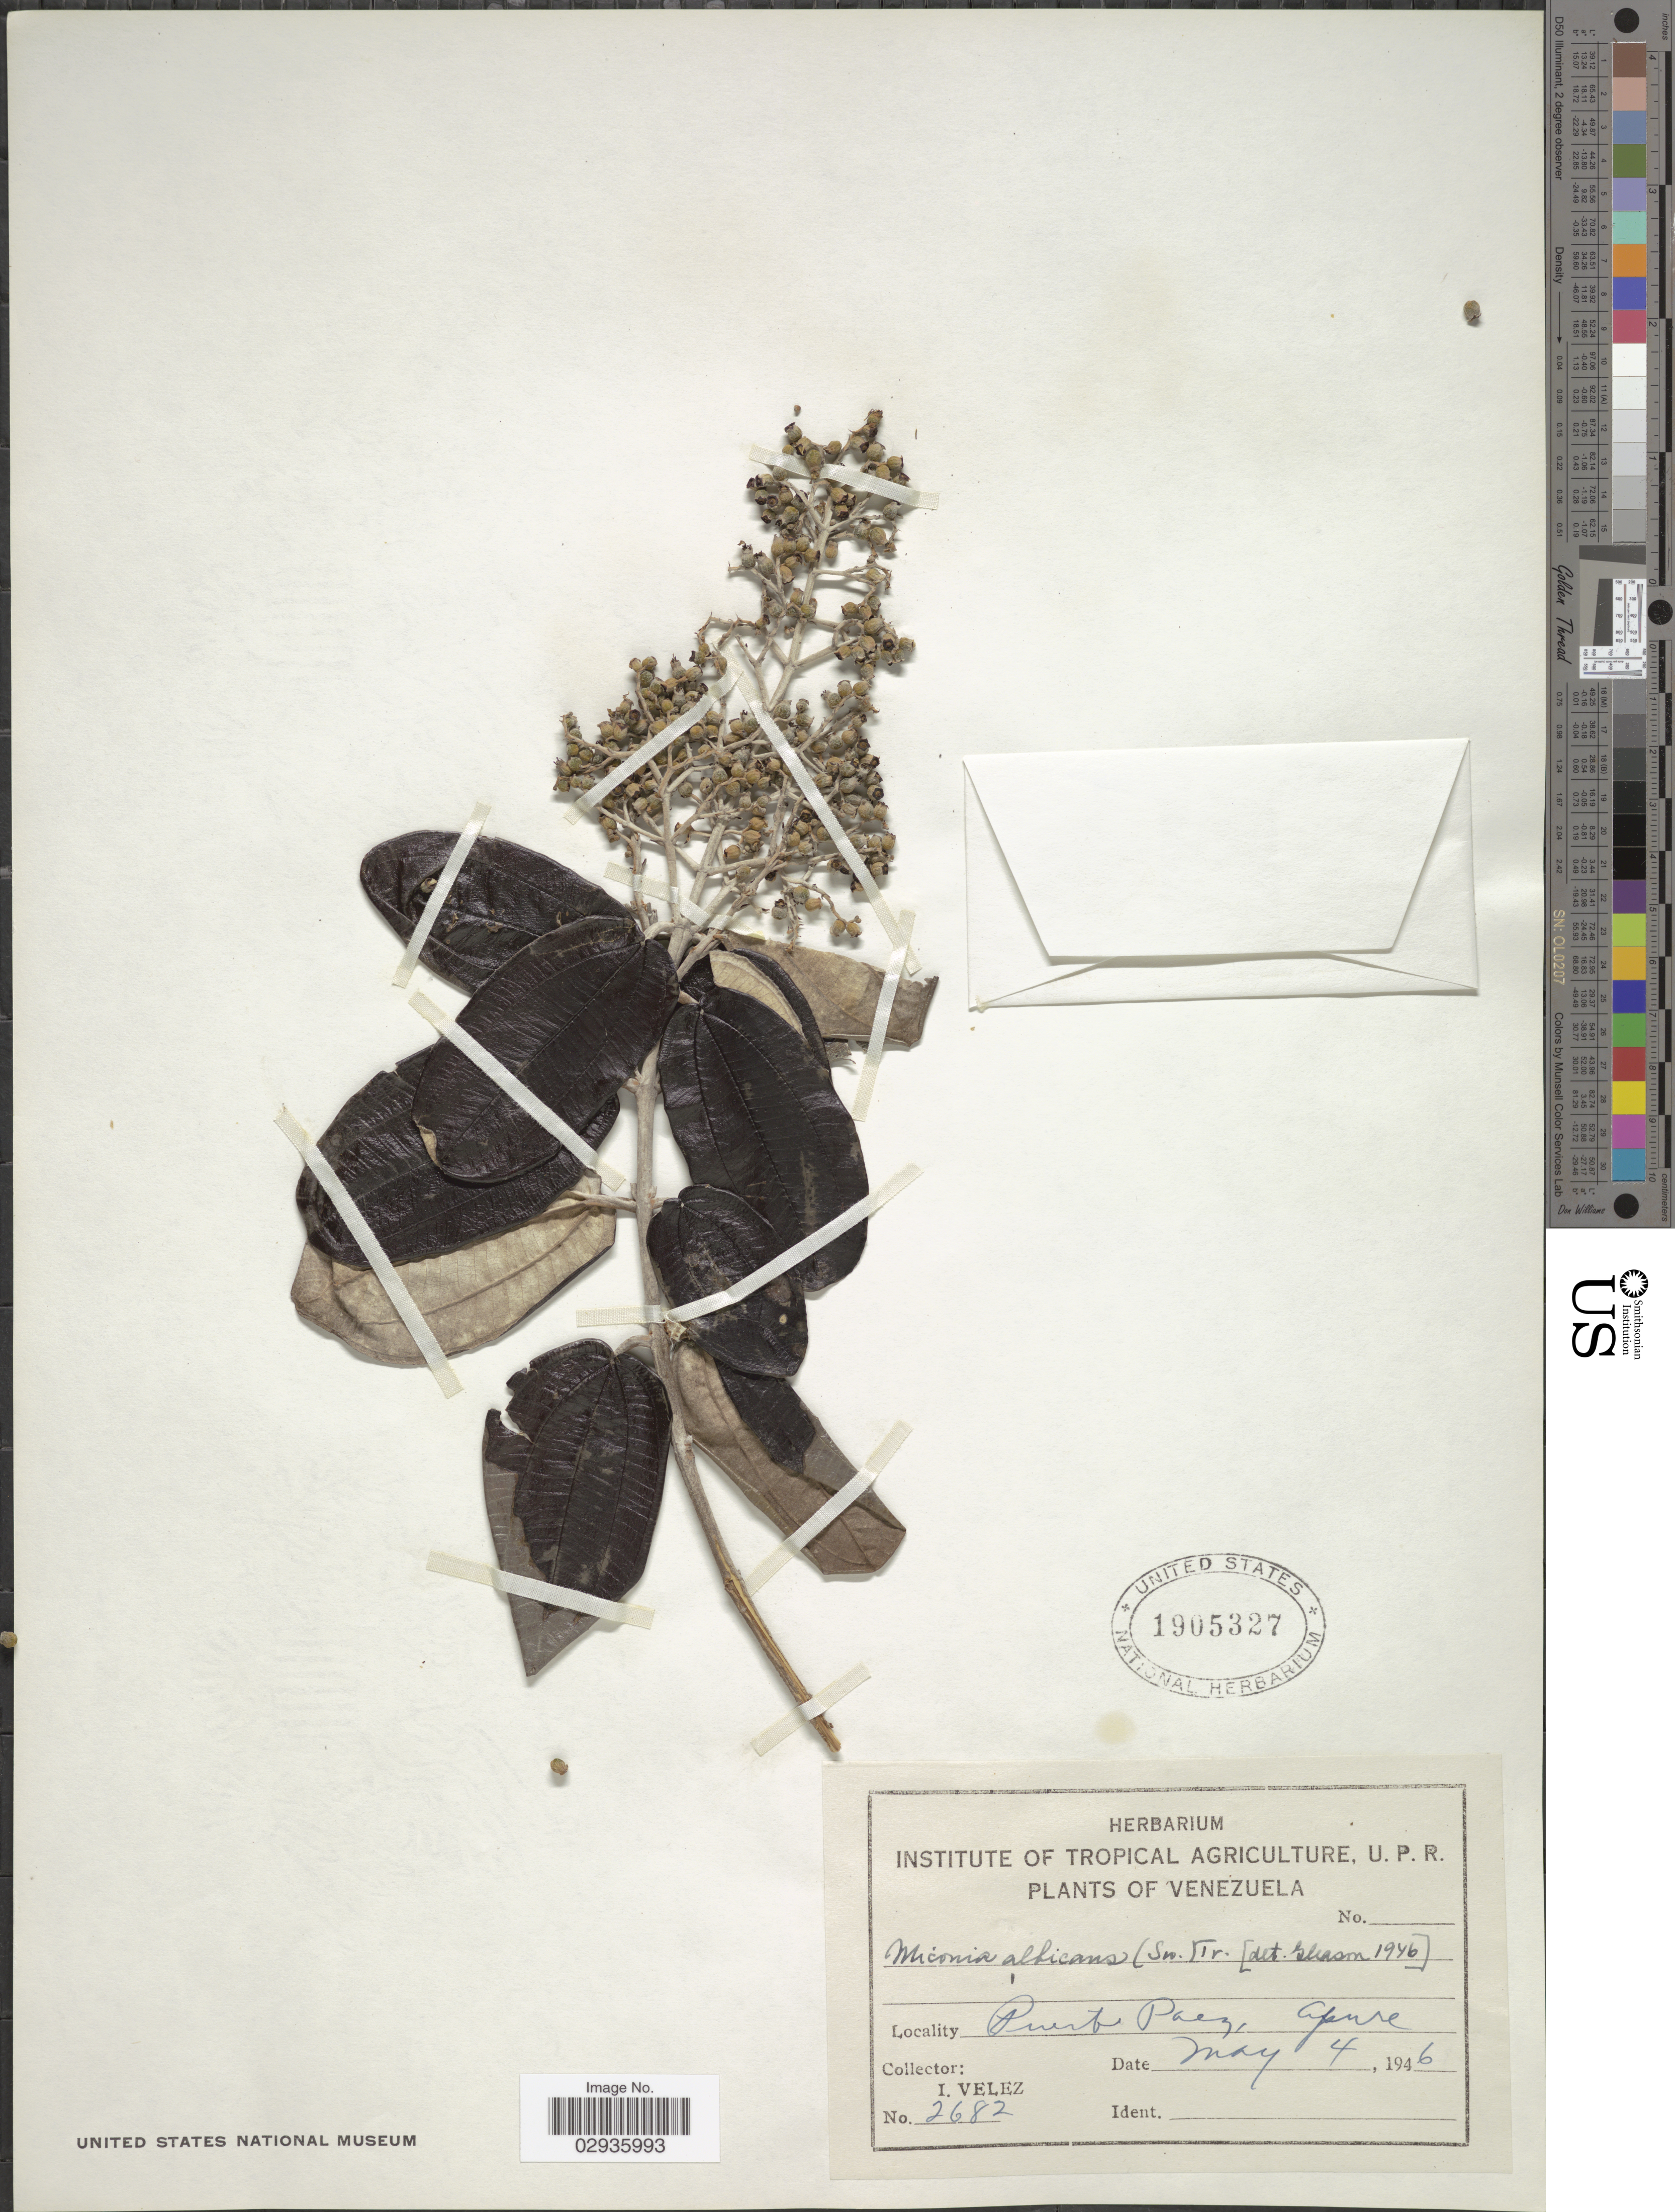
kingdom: Plantae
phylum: Tracheophyta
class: Magnoliopsida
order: Myrtales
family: Melastomataceae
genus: Miconia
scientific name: Miconia albicans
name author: (Sw.) Steud.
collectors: I. Velez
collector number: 2682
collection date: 1946-05-04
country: Venezuela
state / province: Apure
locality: Puerto Paez.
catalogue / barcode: US 1905327